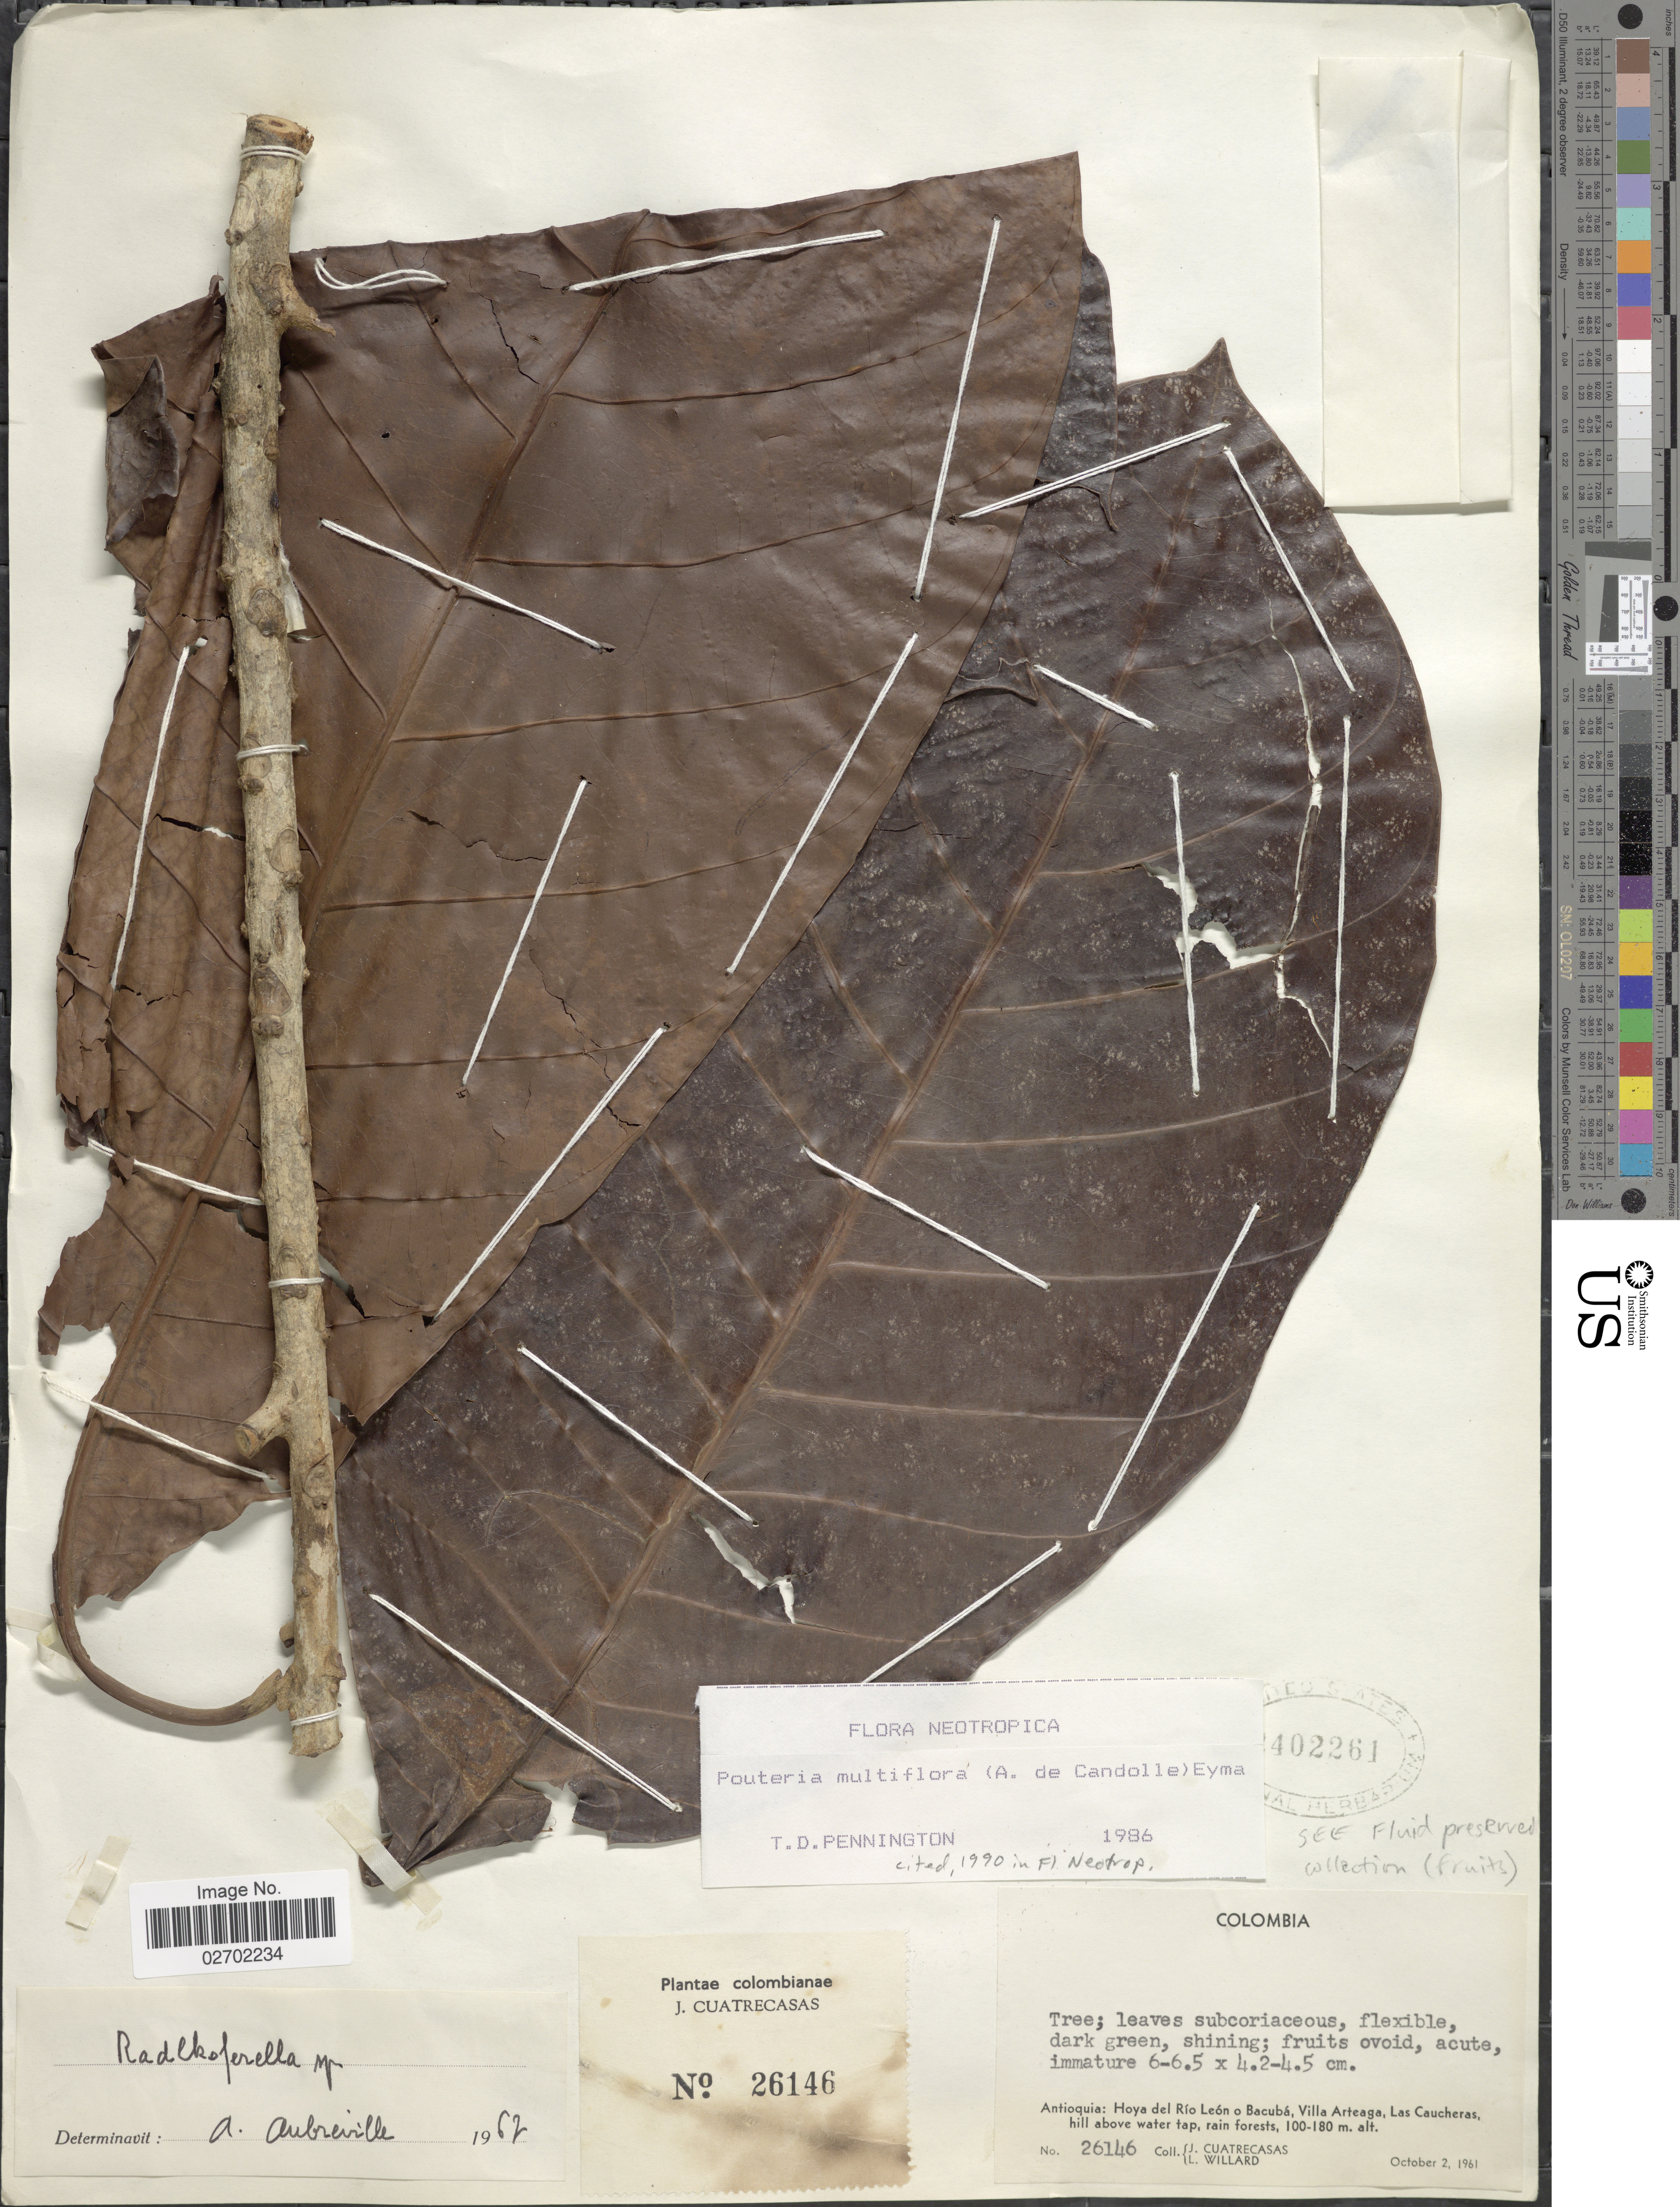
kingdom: Plantae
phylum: Tracheophyta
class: Magnoliopsida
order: Ericales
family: Sapotaceae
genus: Pouteria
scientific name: Pouteria multiflora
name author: (A. DC.) Eyma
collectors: J. Cuatrecasas & L. Willard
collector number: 26146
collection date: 1961-10-02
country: Colombia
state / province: Antioquia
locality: Hoya del Río León o Bacubá, Villa Arteaga, Las Caucheras, hill above water tap, rain forests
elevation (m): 100